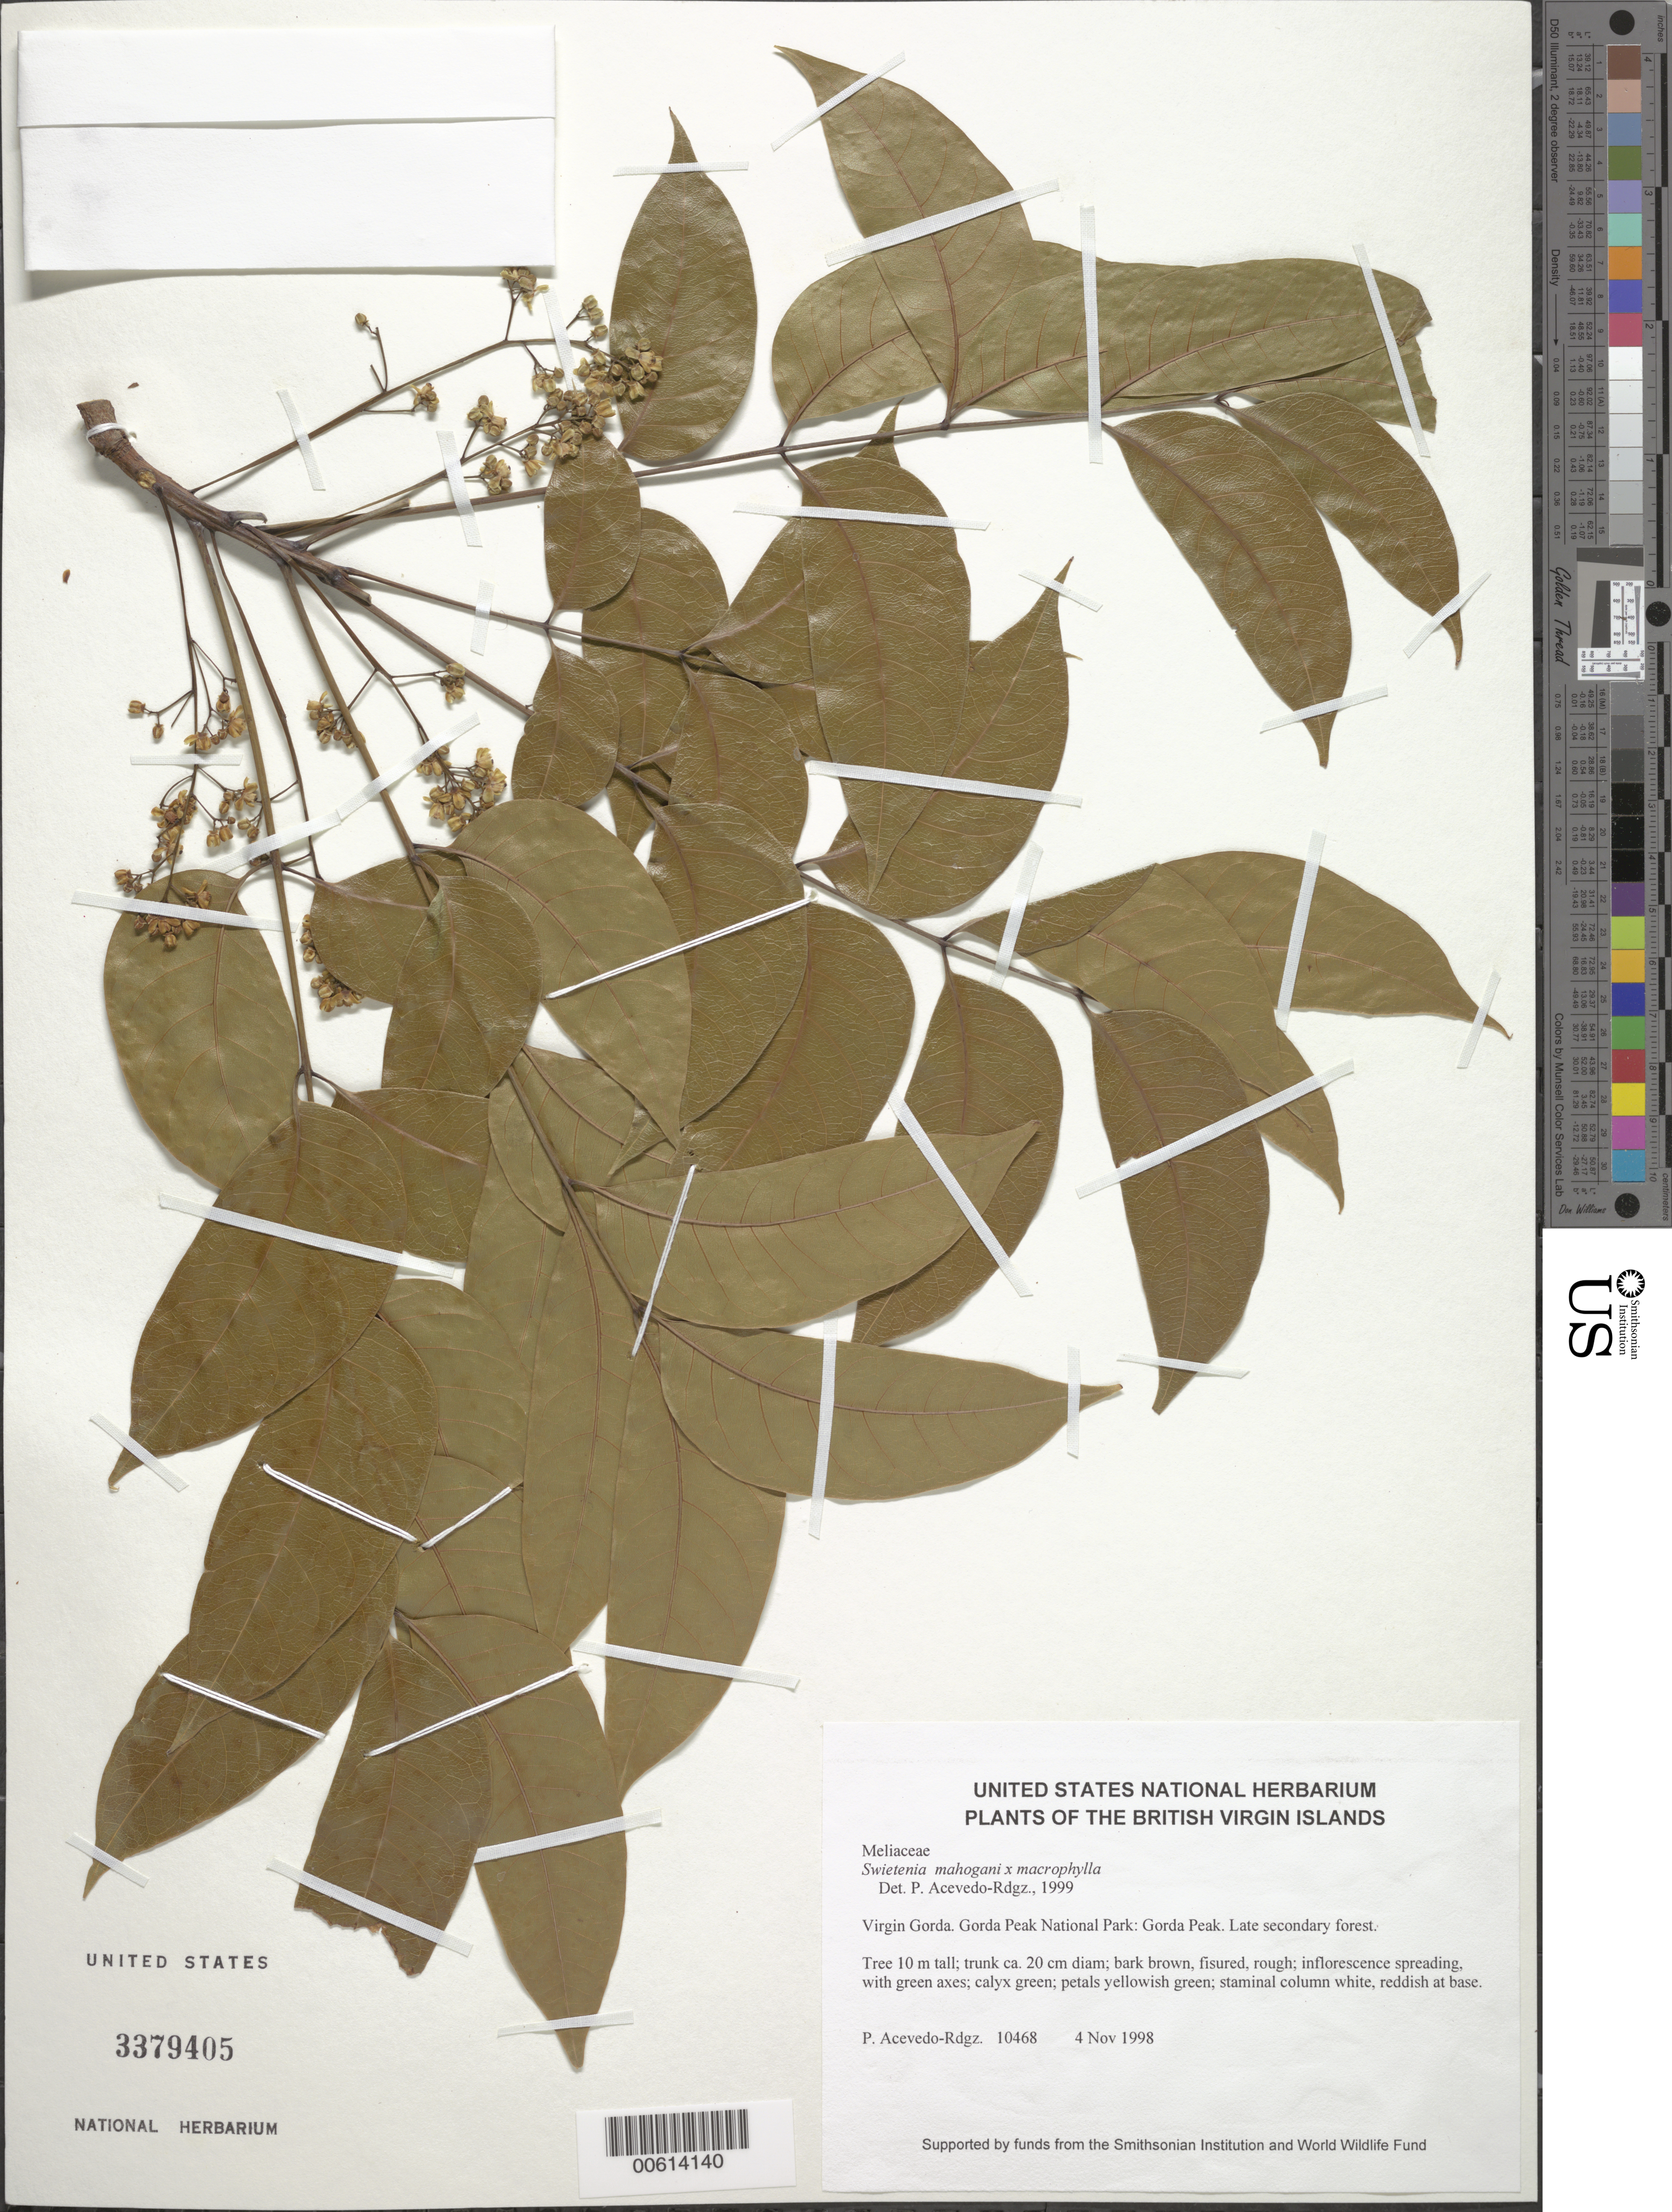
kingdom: Plantae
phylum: Tracheophyta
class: Magnoliopsida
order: Sapindales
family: Meliaceae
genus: Swietenia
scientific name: Swietenia mahagoni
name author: (L.) Jacq.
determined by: Acevedo-Rodríguez, P., (BOT), Smithsonian Institution - National Museum of Natural History (UNITED STATES)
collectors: P. Acevedo-Rodr.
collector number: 10468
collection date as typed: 04 Nov 1998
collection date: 1998-11-04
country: British Virgin Islands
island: Virgin Gorda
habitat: Late secondary forest.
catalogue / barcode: US 3379405